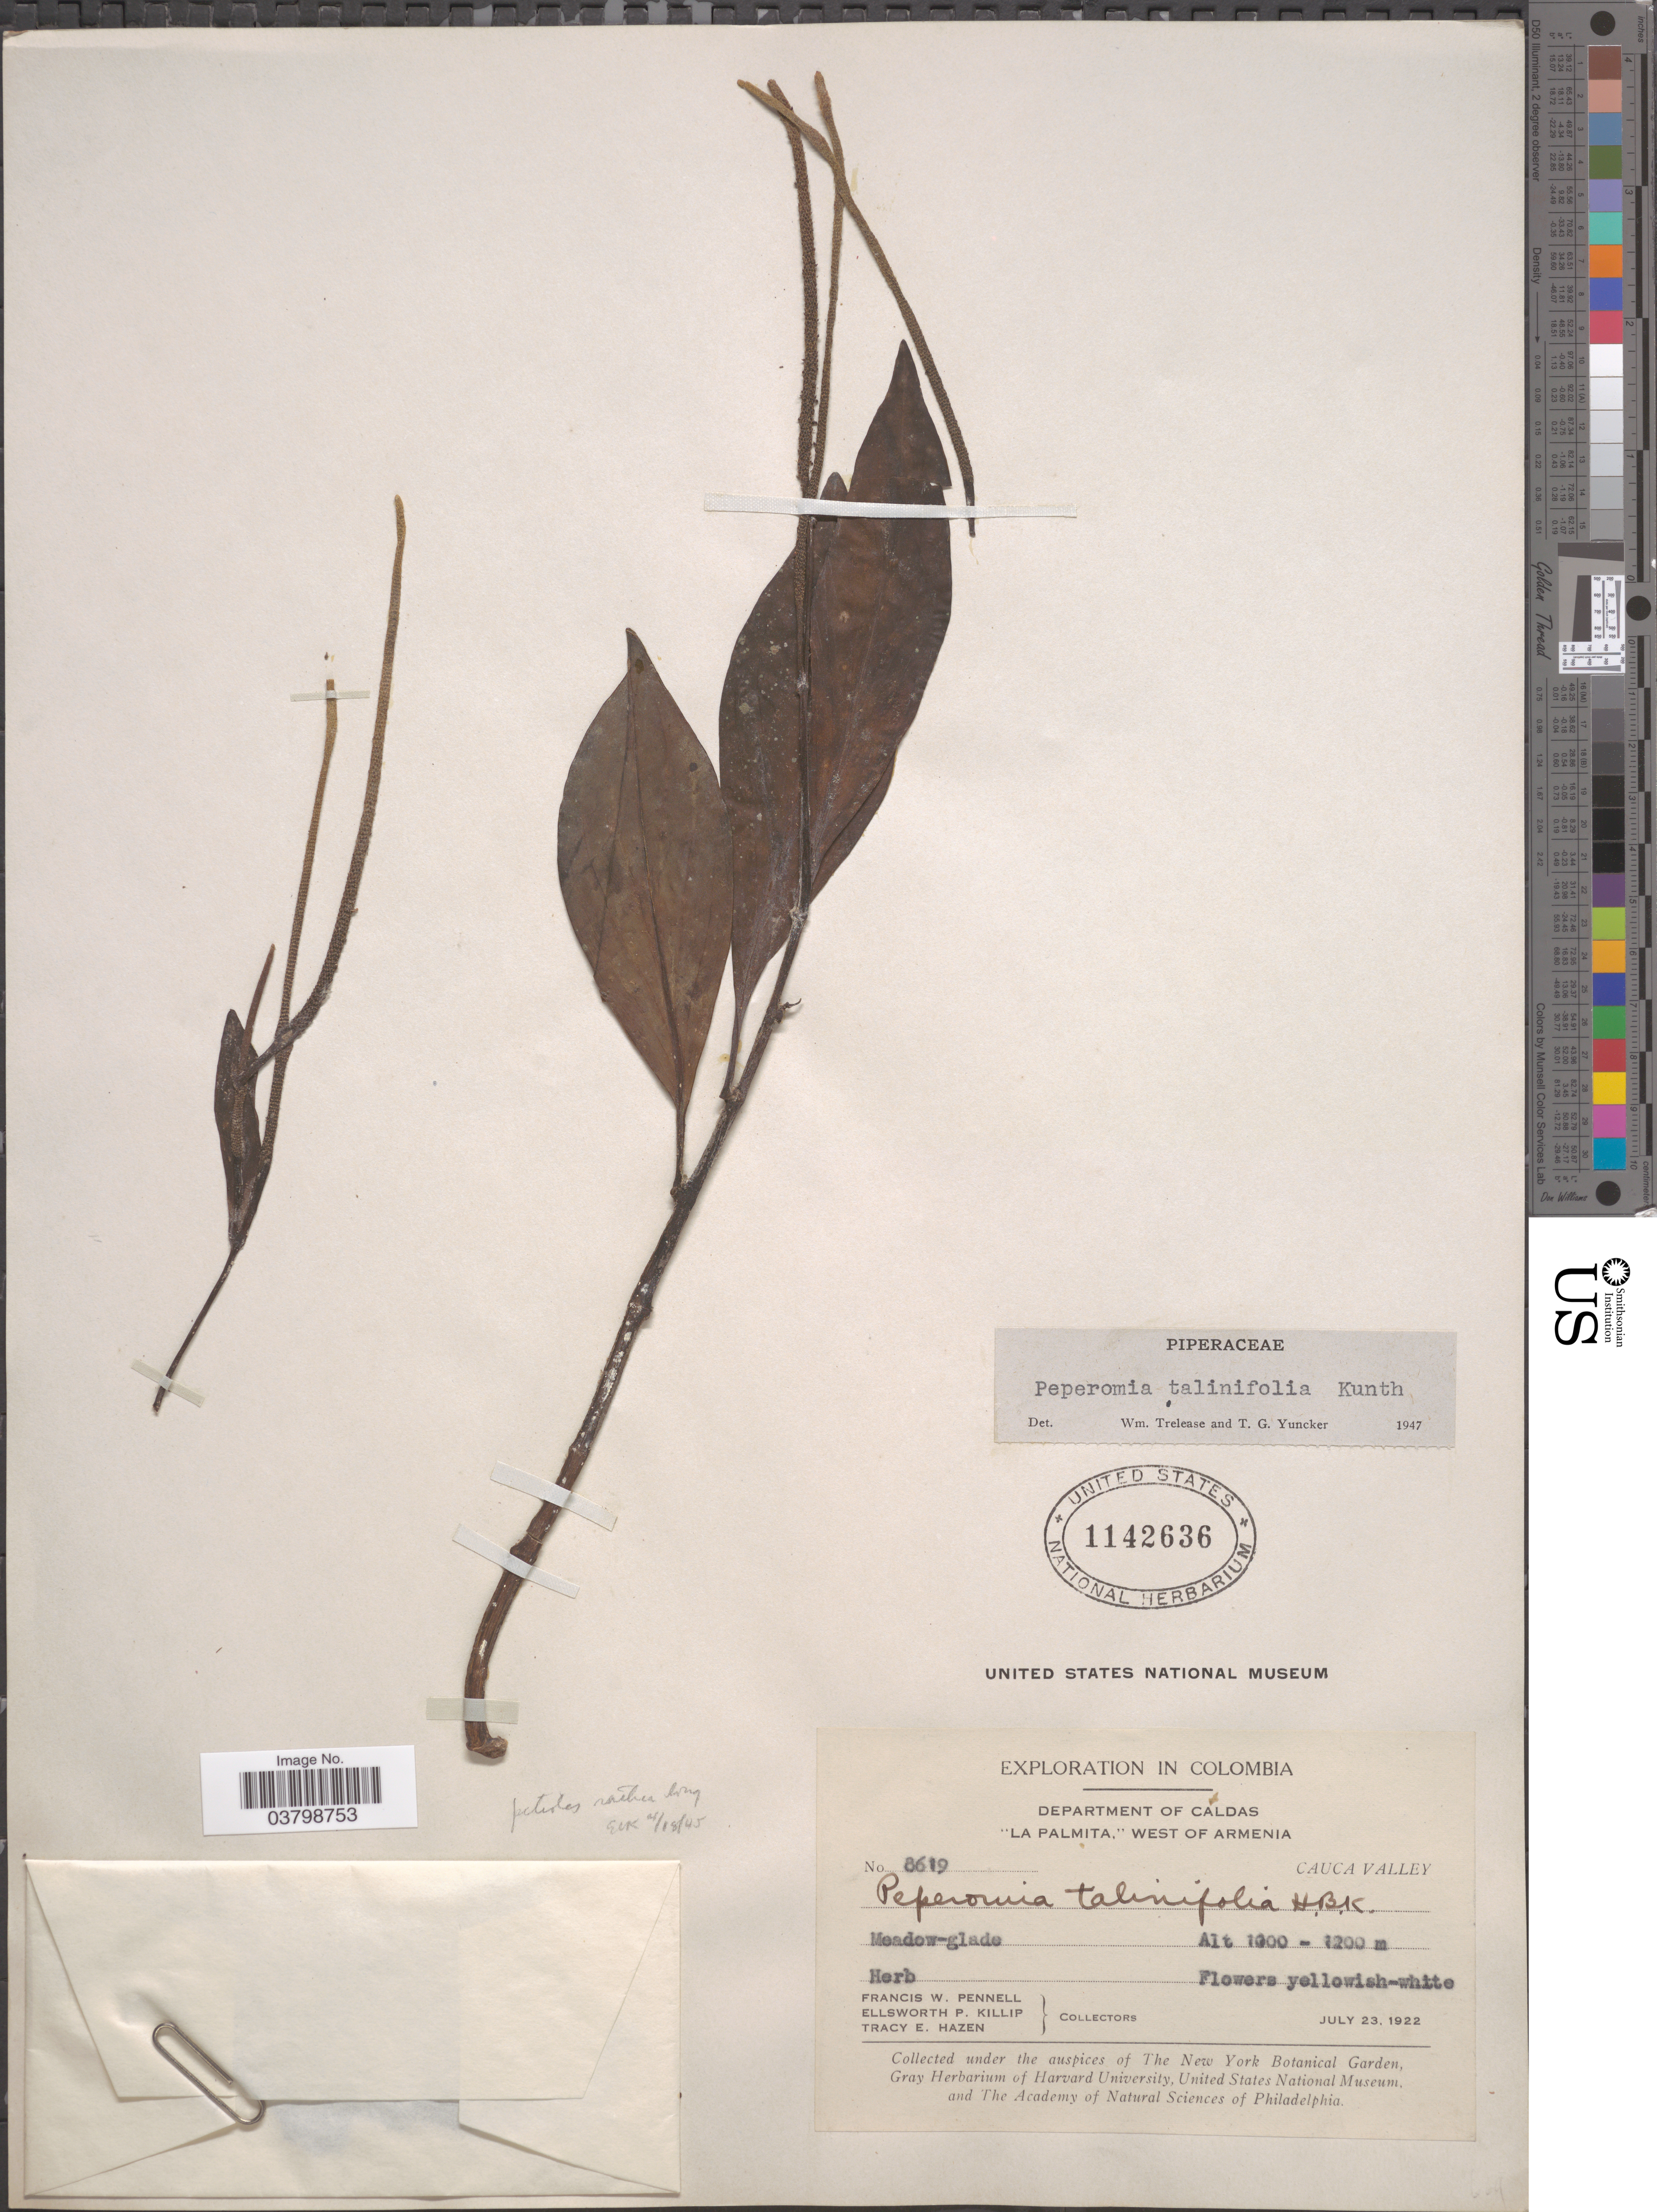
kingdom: Plantae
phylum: Tracheophyta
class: Magnoliopsida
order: Piperales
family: Piperaceae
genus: Peperomia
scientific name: Peperomia talinifolia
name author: Kunth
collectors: F. W. Pennell, E. P. Killip & T. E. Hazen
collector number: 8619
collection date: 1922-07-23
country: Colombia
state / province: Caldas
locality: Department of Caldas. 'La Palmita,' West of Armenia. Cauca Valley.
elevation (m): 1000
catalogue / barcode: US 1142636